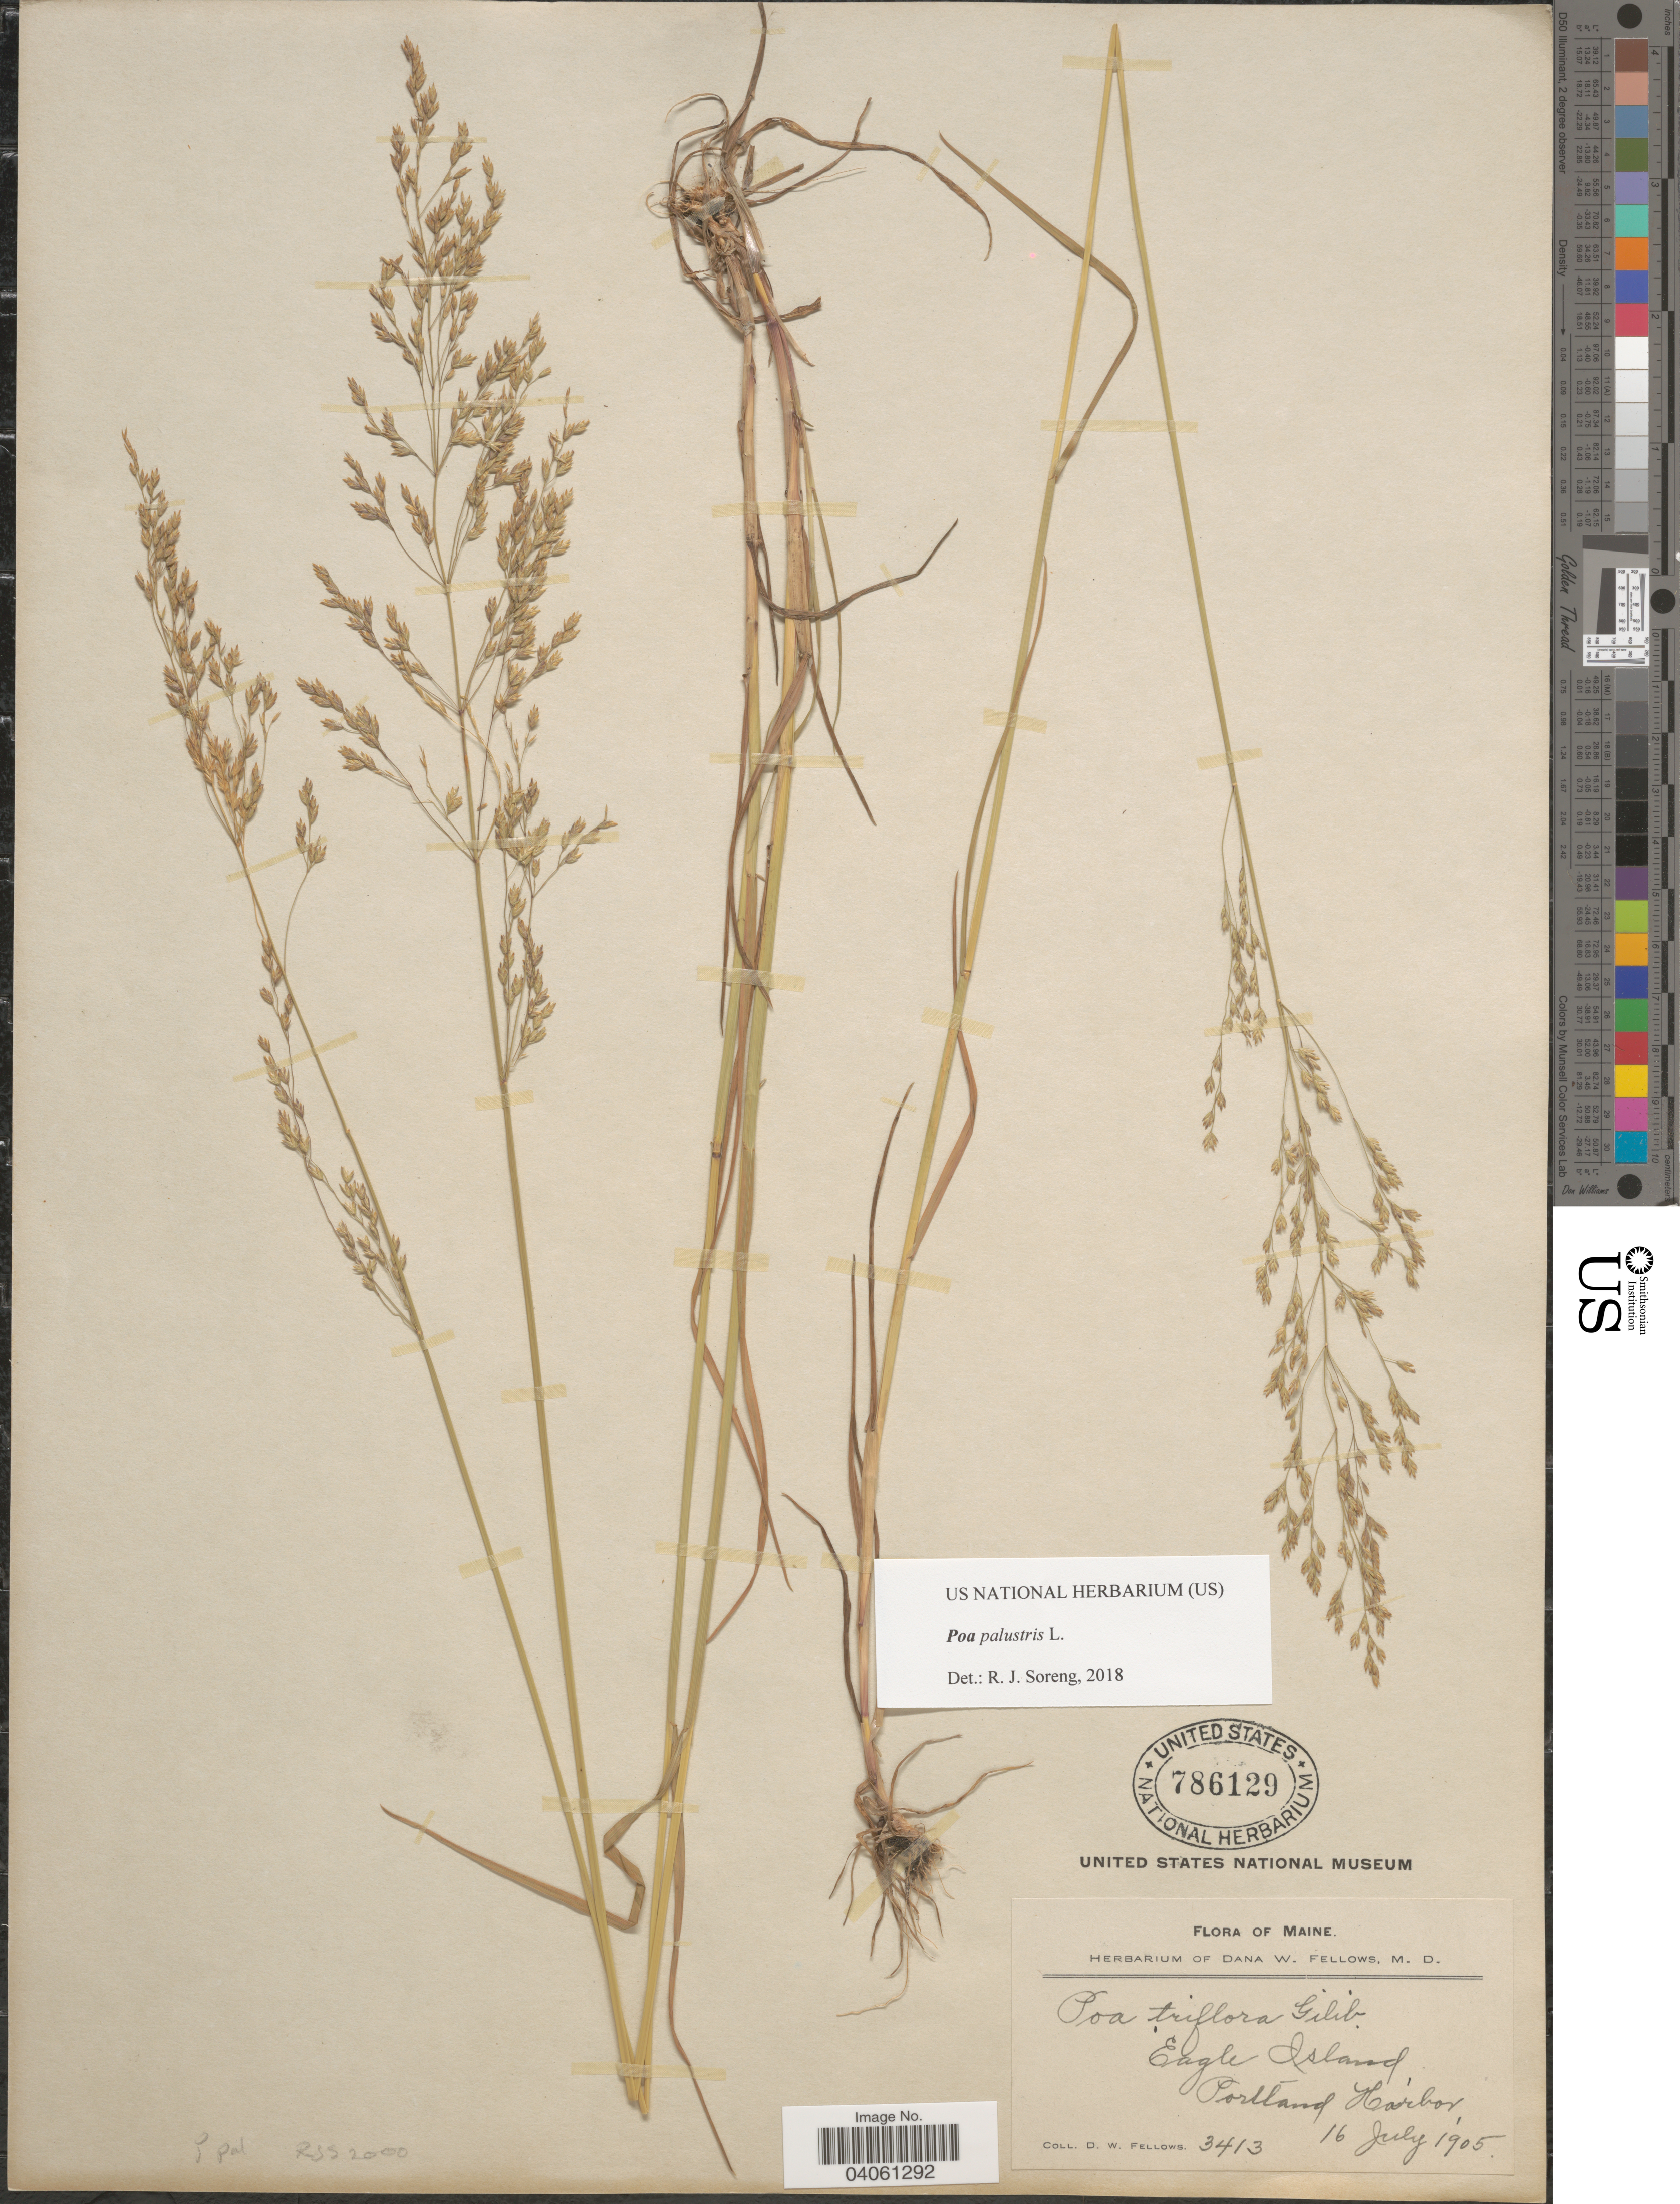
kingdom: Plantae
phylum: Tracheophyta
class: Liliopsida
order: Poales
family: Poaceae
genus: Poa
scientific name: Poa palustris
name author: L.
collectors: D. W. Fellows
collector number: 3413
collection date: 1905-07-16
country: United States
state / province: Maine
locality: Eagle Island, Portland Harbor.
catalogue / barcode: US 786129